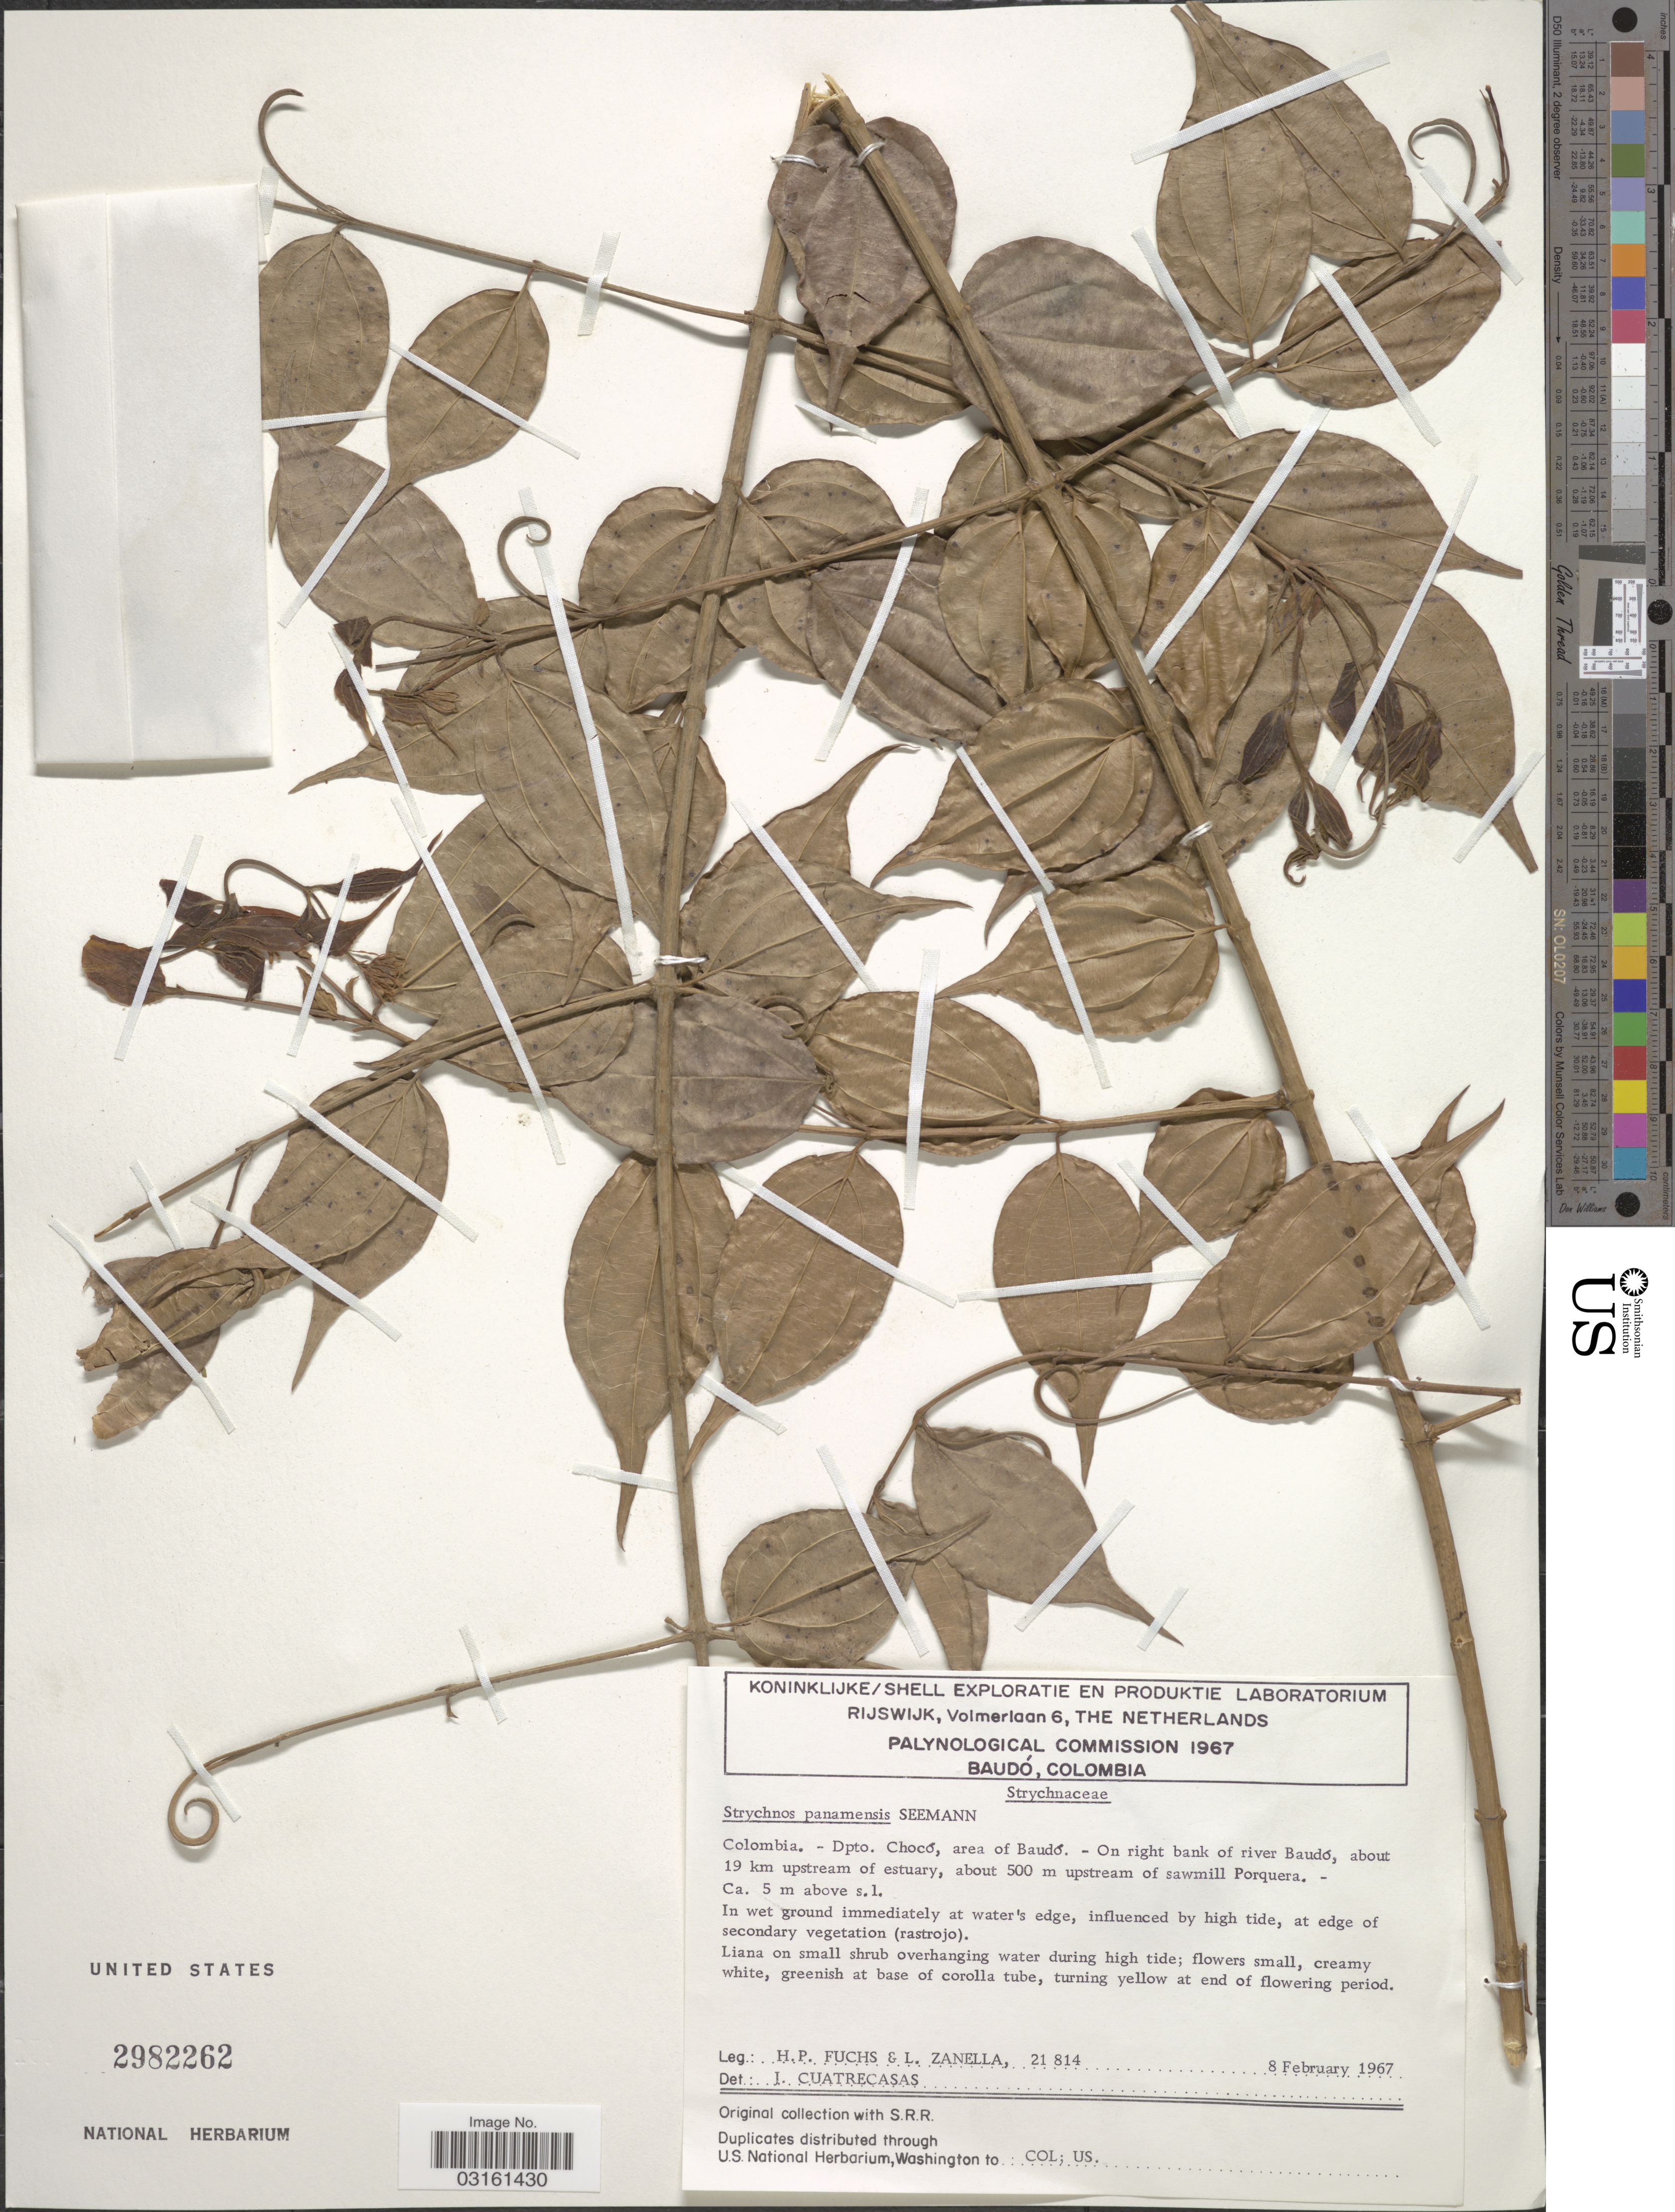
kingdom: Plantae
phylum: Tracheophyta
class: Magnoliopsida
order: Gentianales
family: Loganiaceae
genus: Strychnos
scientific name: Strychnos panamensis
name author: Seem.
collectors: H. P. Fuchs & L. Zanella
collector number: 21814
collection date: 1967-02-08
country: Colombia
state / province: Chocó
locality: Dpto. Chocó, area of Baudó. - On right bank of river Baudó, about 19 km upstream of estuary, about 500 m upstream of sawmill Porquera. Ca. 5 m above s.l.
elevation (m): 5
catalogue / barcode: US 2982262